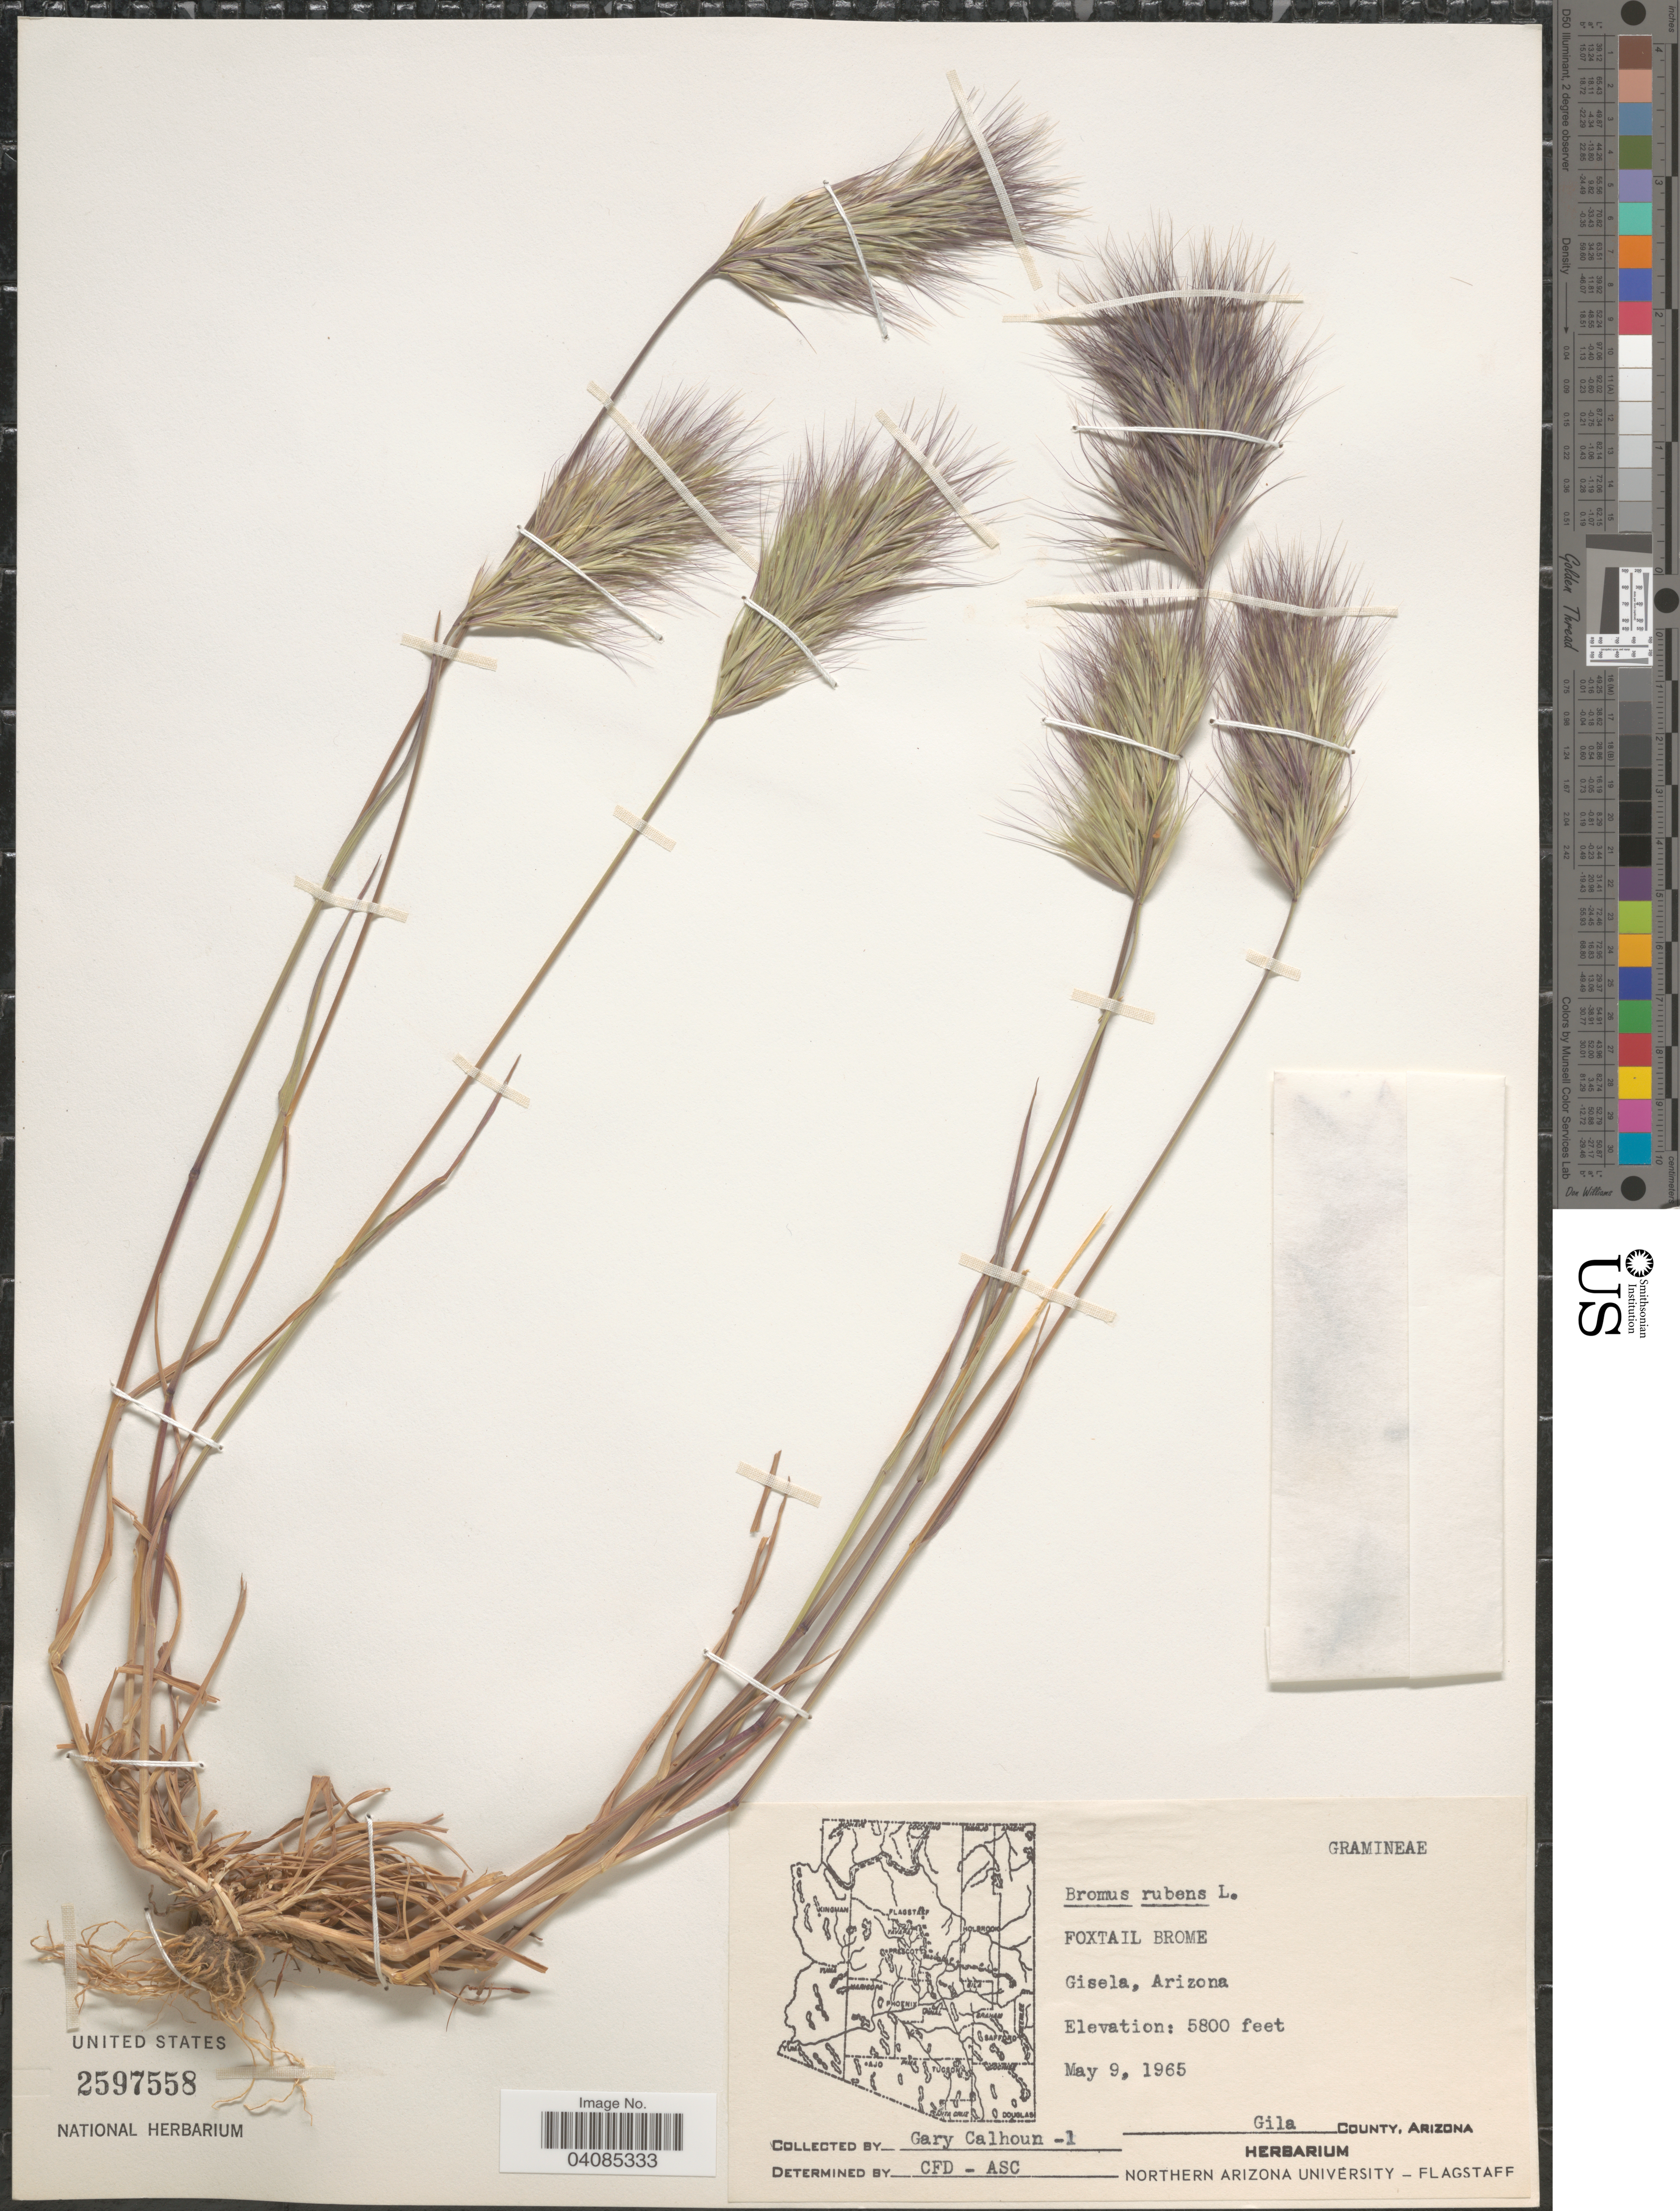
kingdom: Plantae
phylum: Tracheophyta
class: Liliopsida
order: Poales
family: Poaceae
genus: Bromus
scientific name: Bromus rubens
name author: L.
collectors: G. Calhoun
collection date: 1965-05-09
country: United States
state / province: Arizona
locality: Gisela. Gila County.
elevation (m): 1768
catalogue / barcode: US 2597558